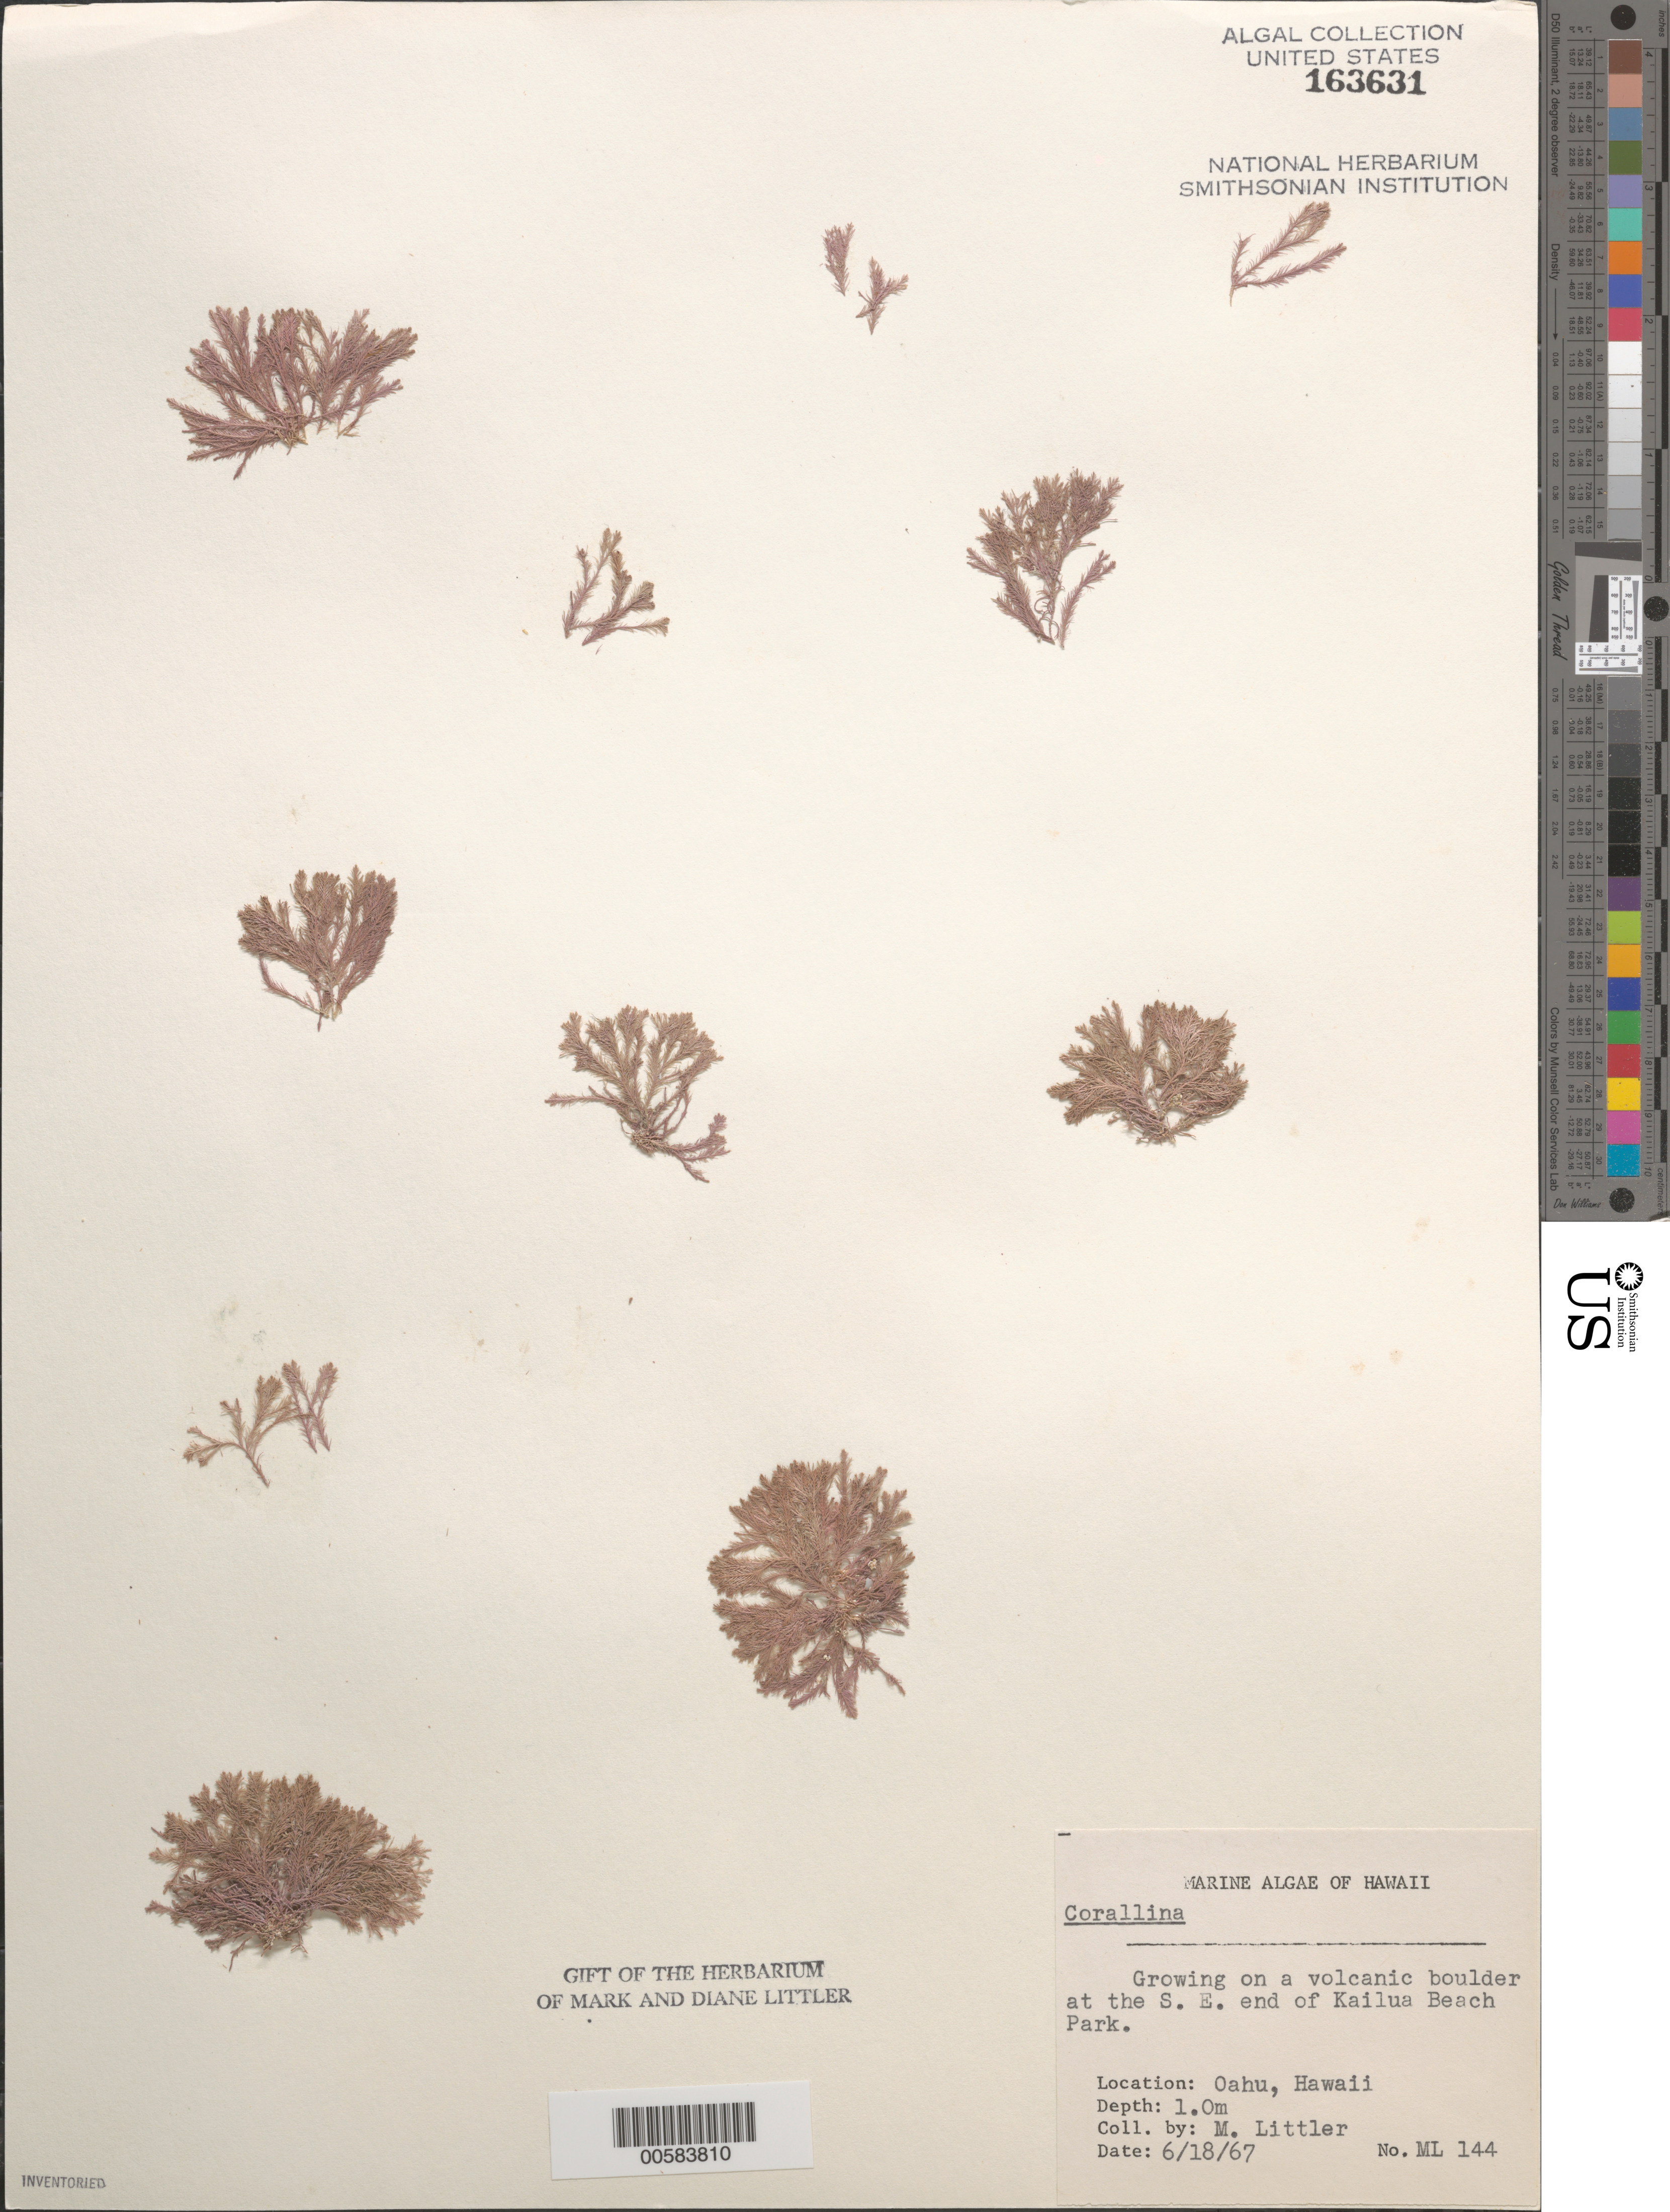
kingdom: Plantae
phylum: Rhodophyta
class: Florideophyceae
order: Corallinales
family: Corallinaceae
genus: Corallina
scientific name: Corallina sp.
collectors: M. M. Littler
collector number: ML 144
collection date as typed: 18 Jun 1967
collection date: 1967-06-18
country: United States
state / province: Hawaii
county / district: Honolulu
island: Oahu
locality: Kailua Beach Park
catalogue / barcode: US 163631